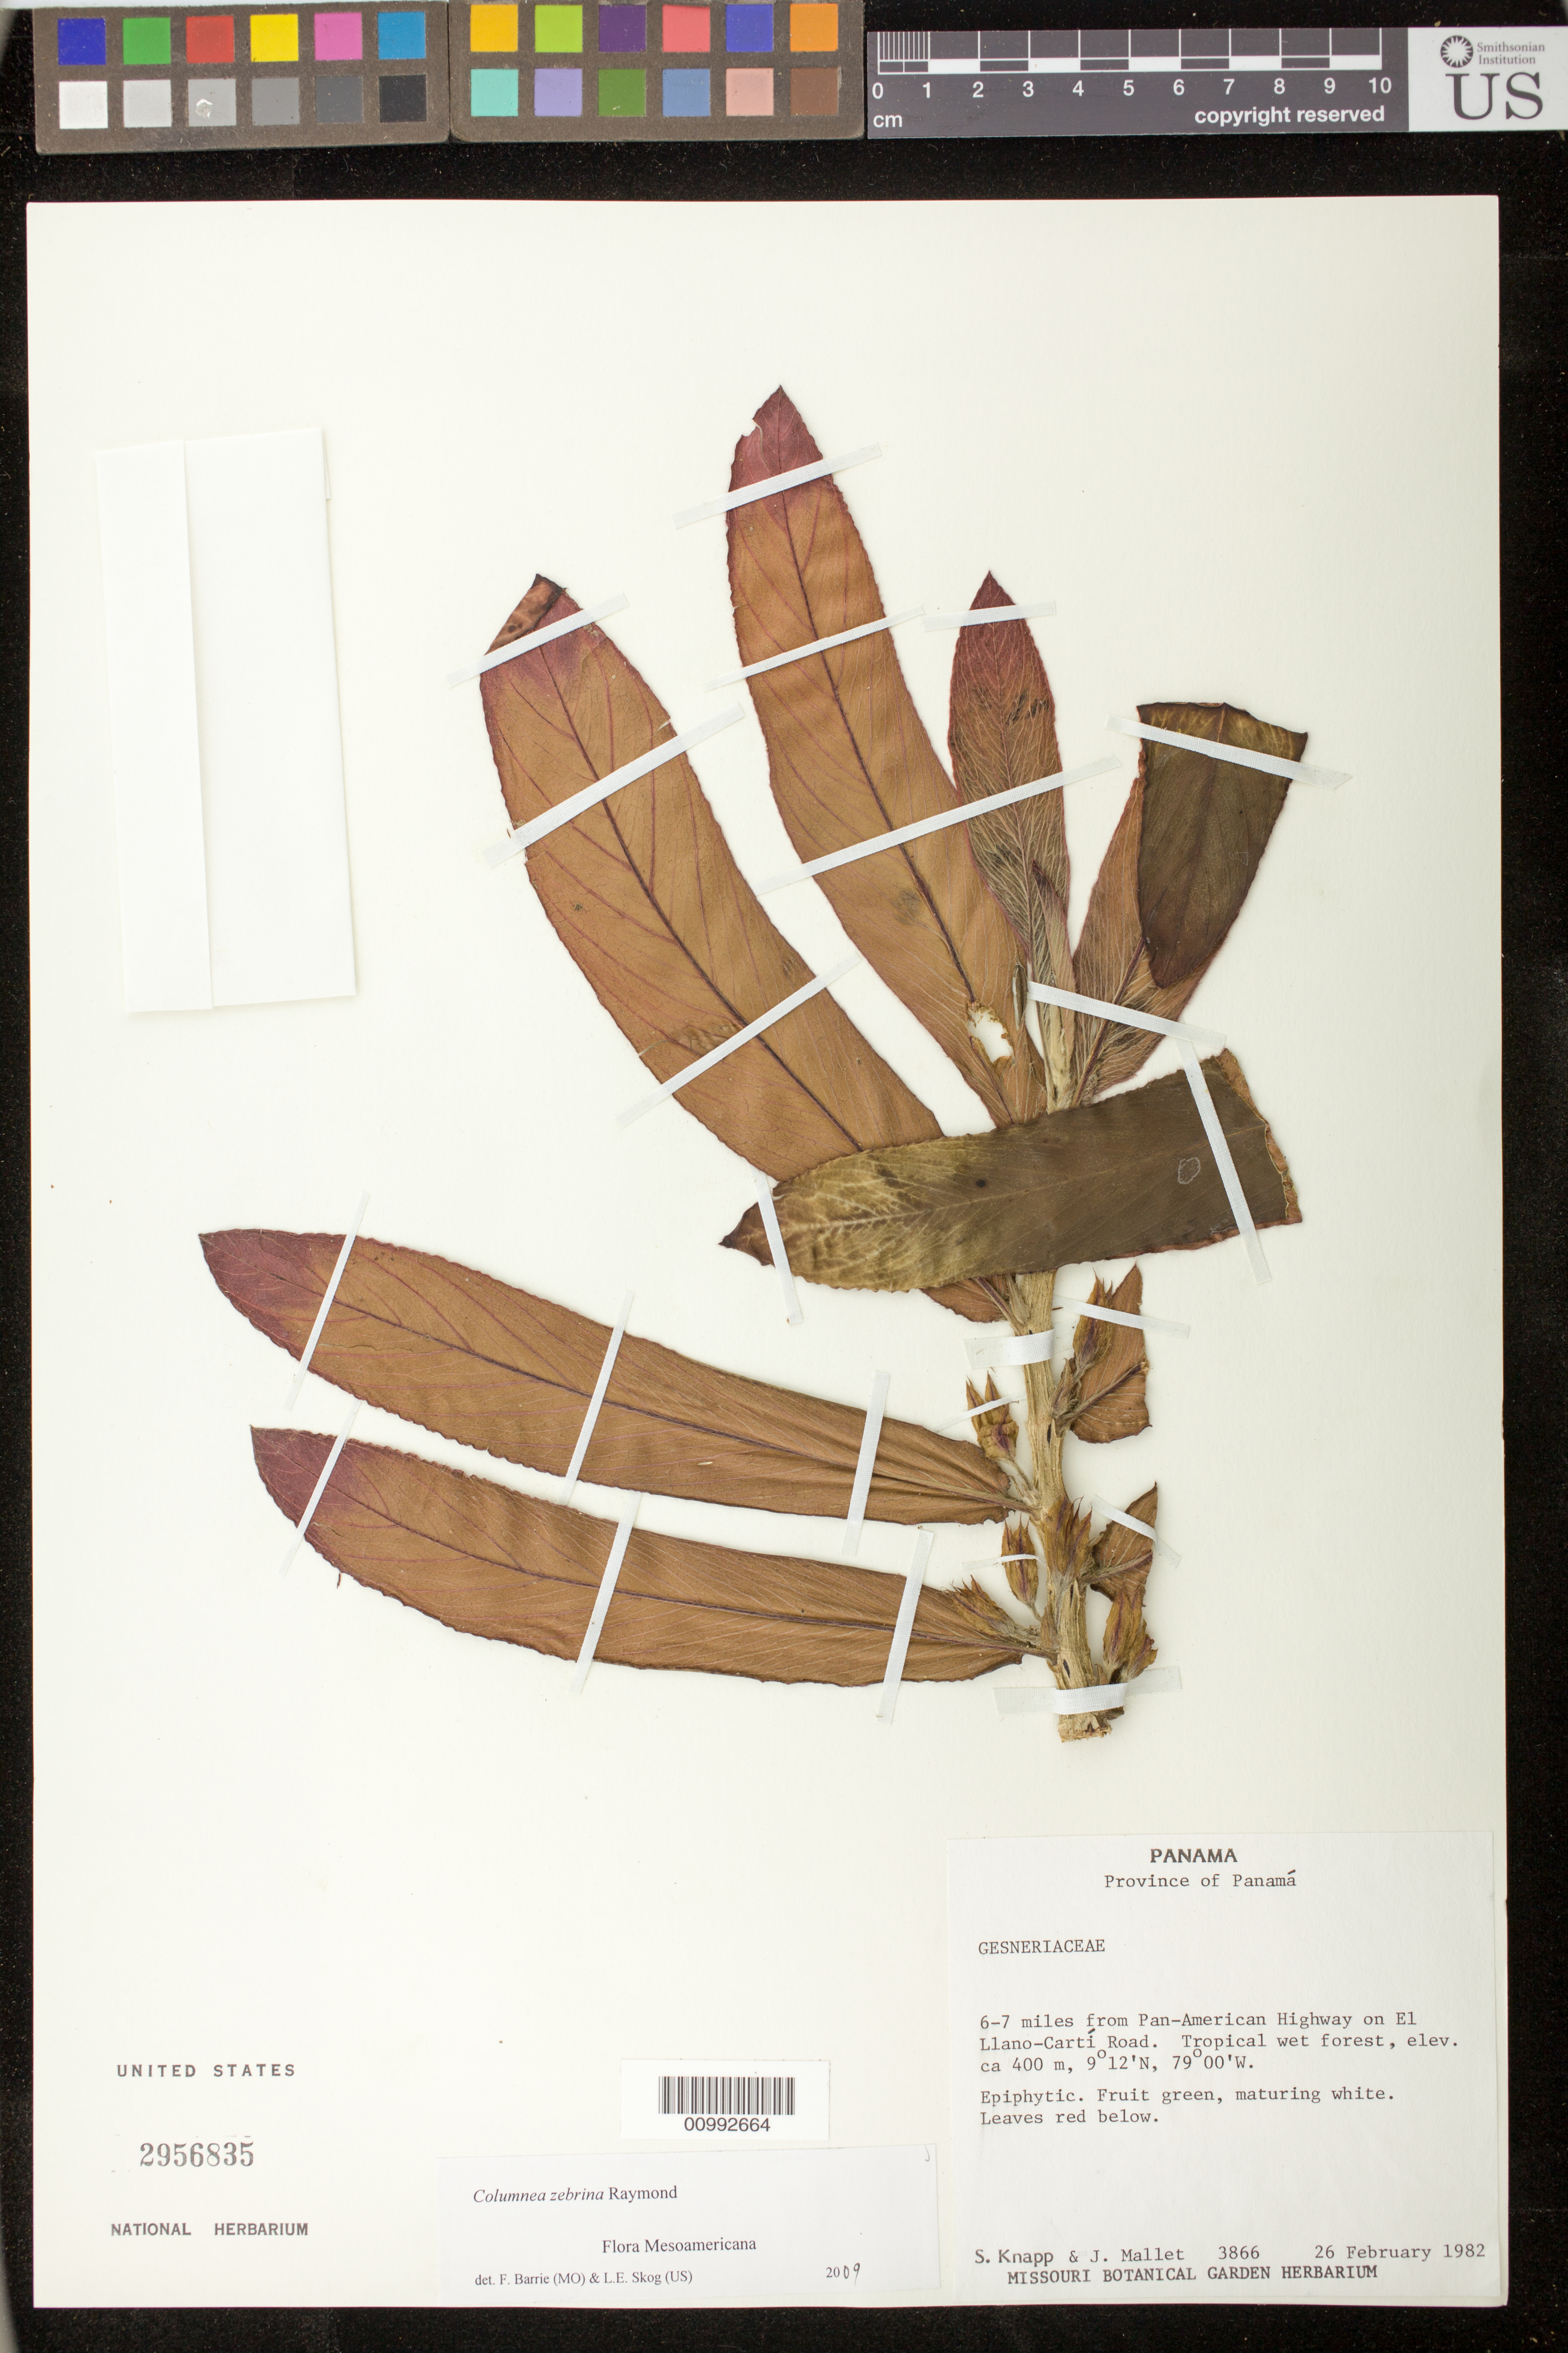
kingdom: Plantae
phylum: Tracheophyta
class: Magnoliopsida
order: Lamiales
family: Gesneriaceae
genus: Columnea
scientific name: Columnea zebrina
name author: Raymond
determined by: Barrie, F. R.; Skog, Laurence E.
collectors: S. Knapp & J. Mallet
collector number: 3866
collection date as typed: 26 Feb 1982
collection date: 1982-02-26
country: Panama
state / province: Panamá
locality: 6-7 mi from Pan American Highway on El Llano-Cartí road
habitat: Tropical wet forest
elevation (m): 400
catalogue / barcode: US 2956835